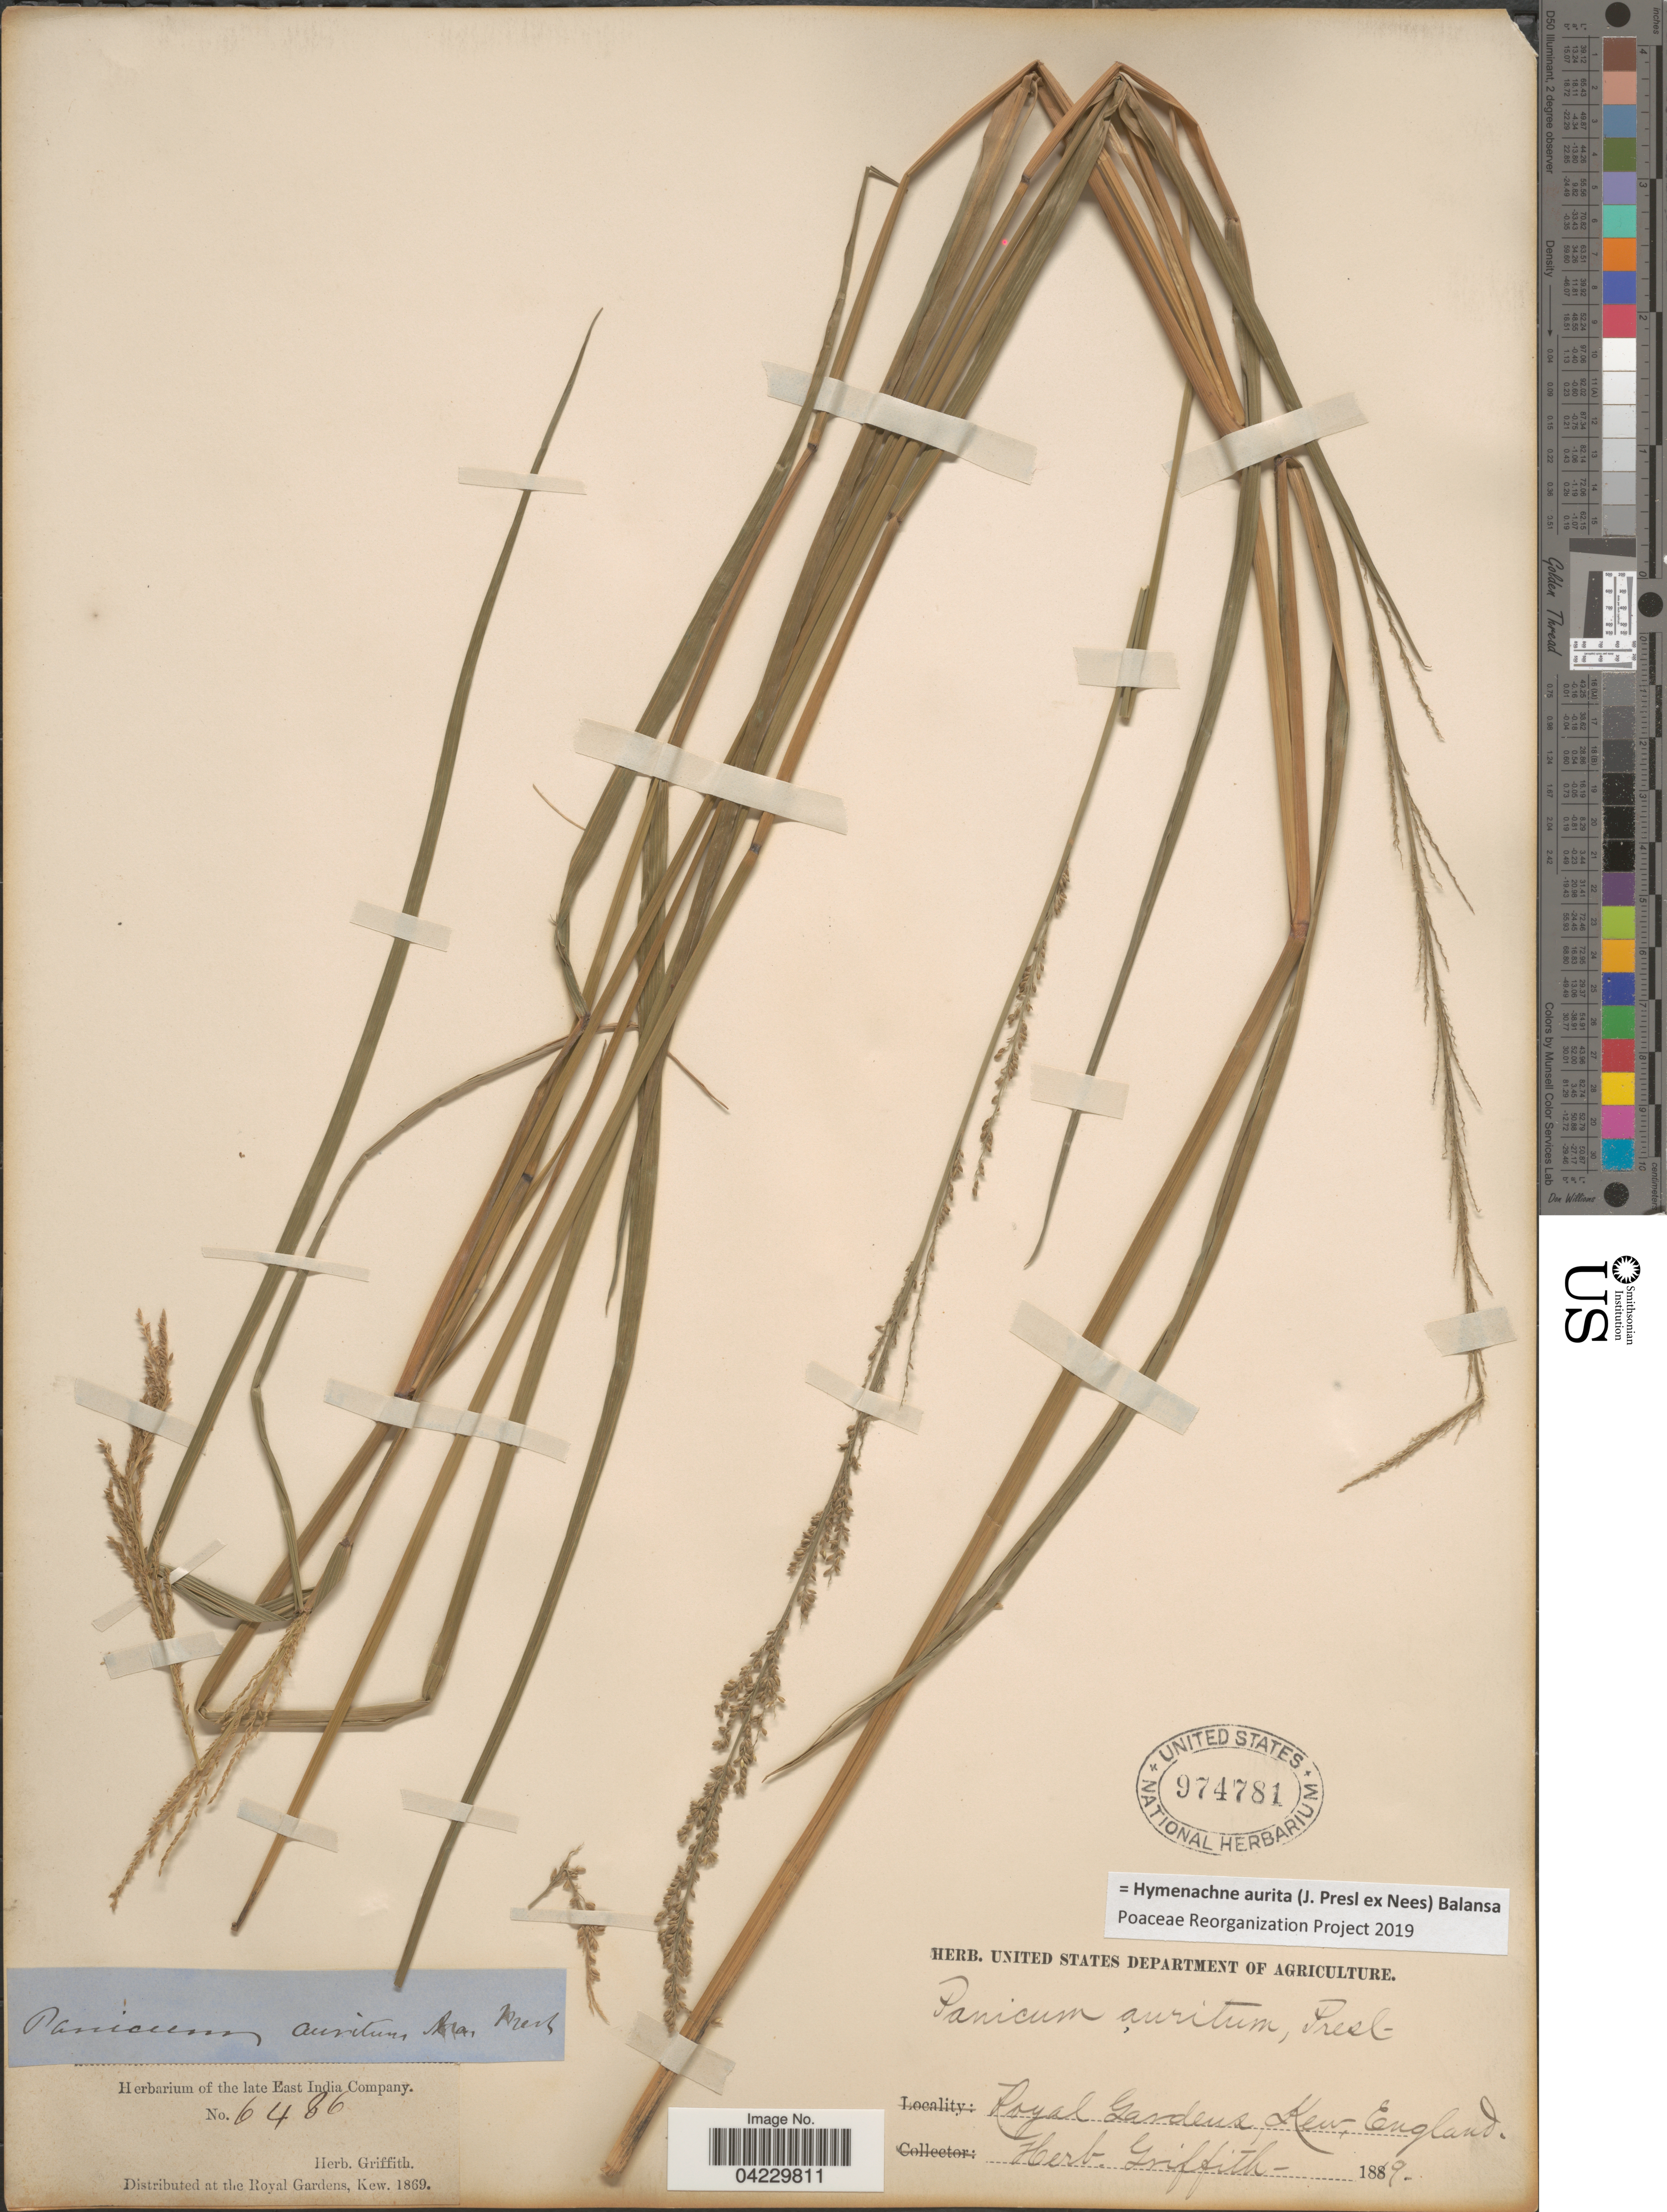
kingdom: Plantae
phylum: Tracheophyta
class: Liliopsida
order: Poales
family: Poaceae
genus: Hymenachne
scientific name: Hymenachne aurita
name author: (J. Presl ex Nees) Balansa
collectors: ex herb. Griffith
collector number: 6486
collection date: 1869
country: United Kingdom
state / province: England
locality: Royal Gardens, Kew [unsure placement].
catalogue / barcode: US 974781